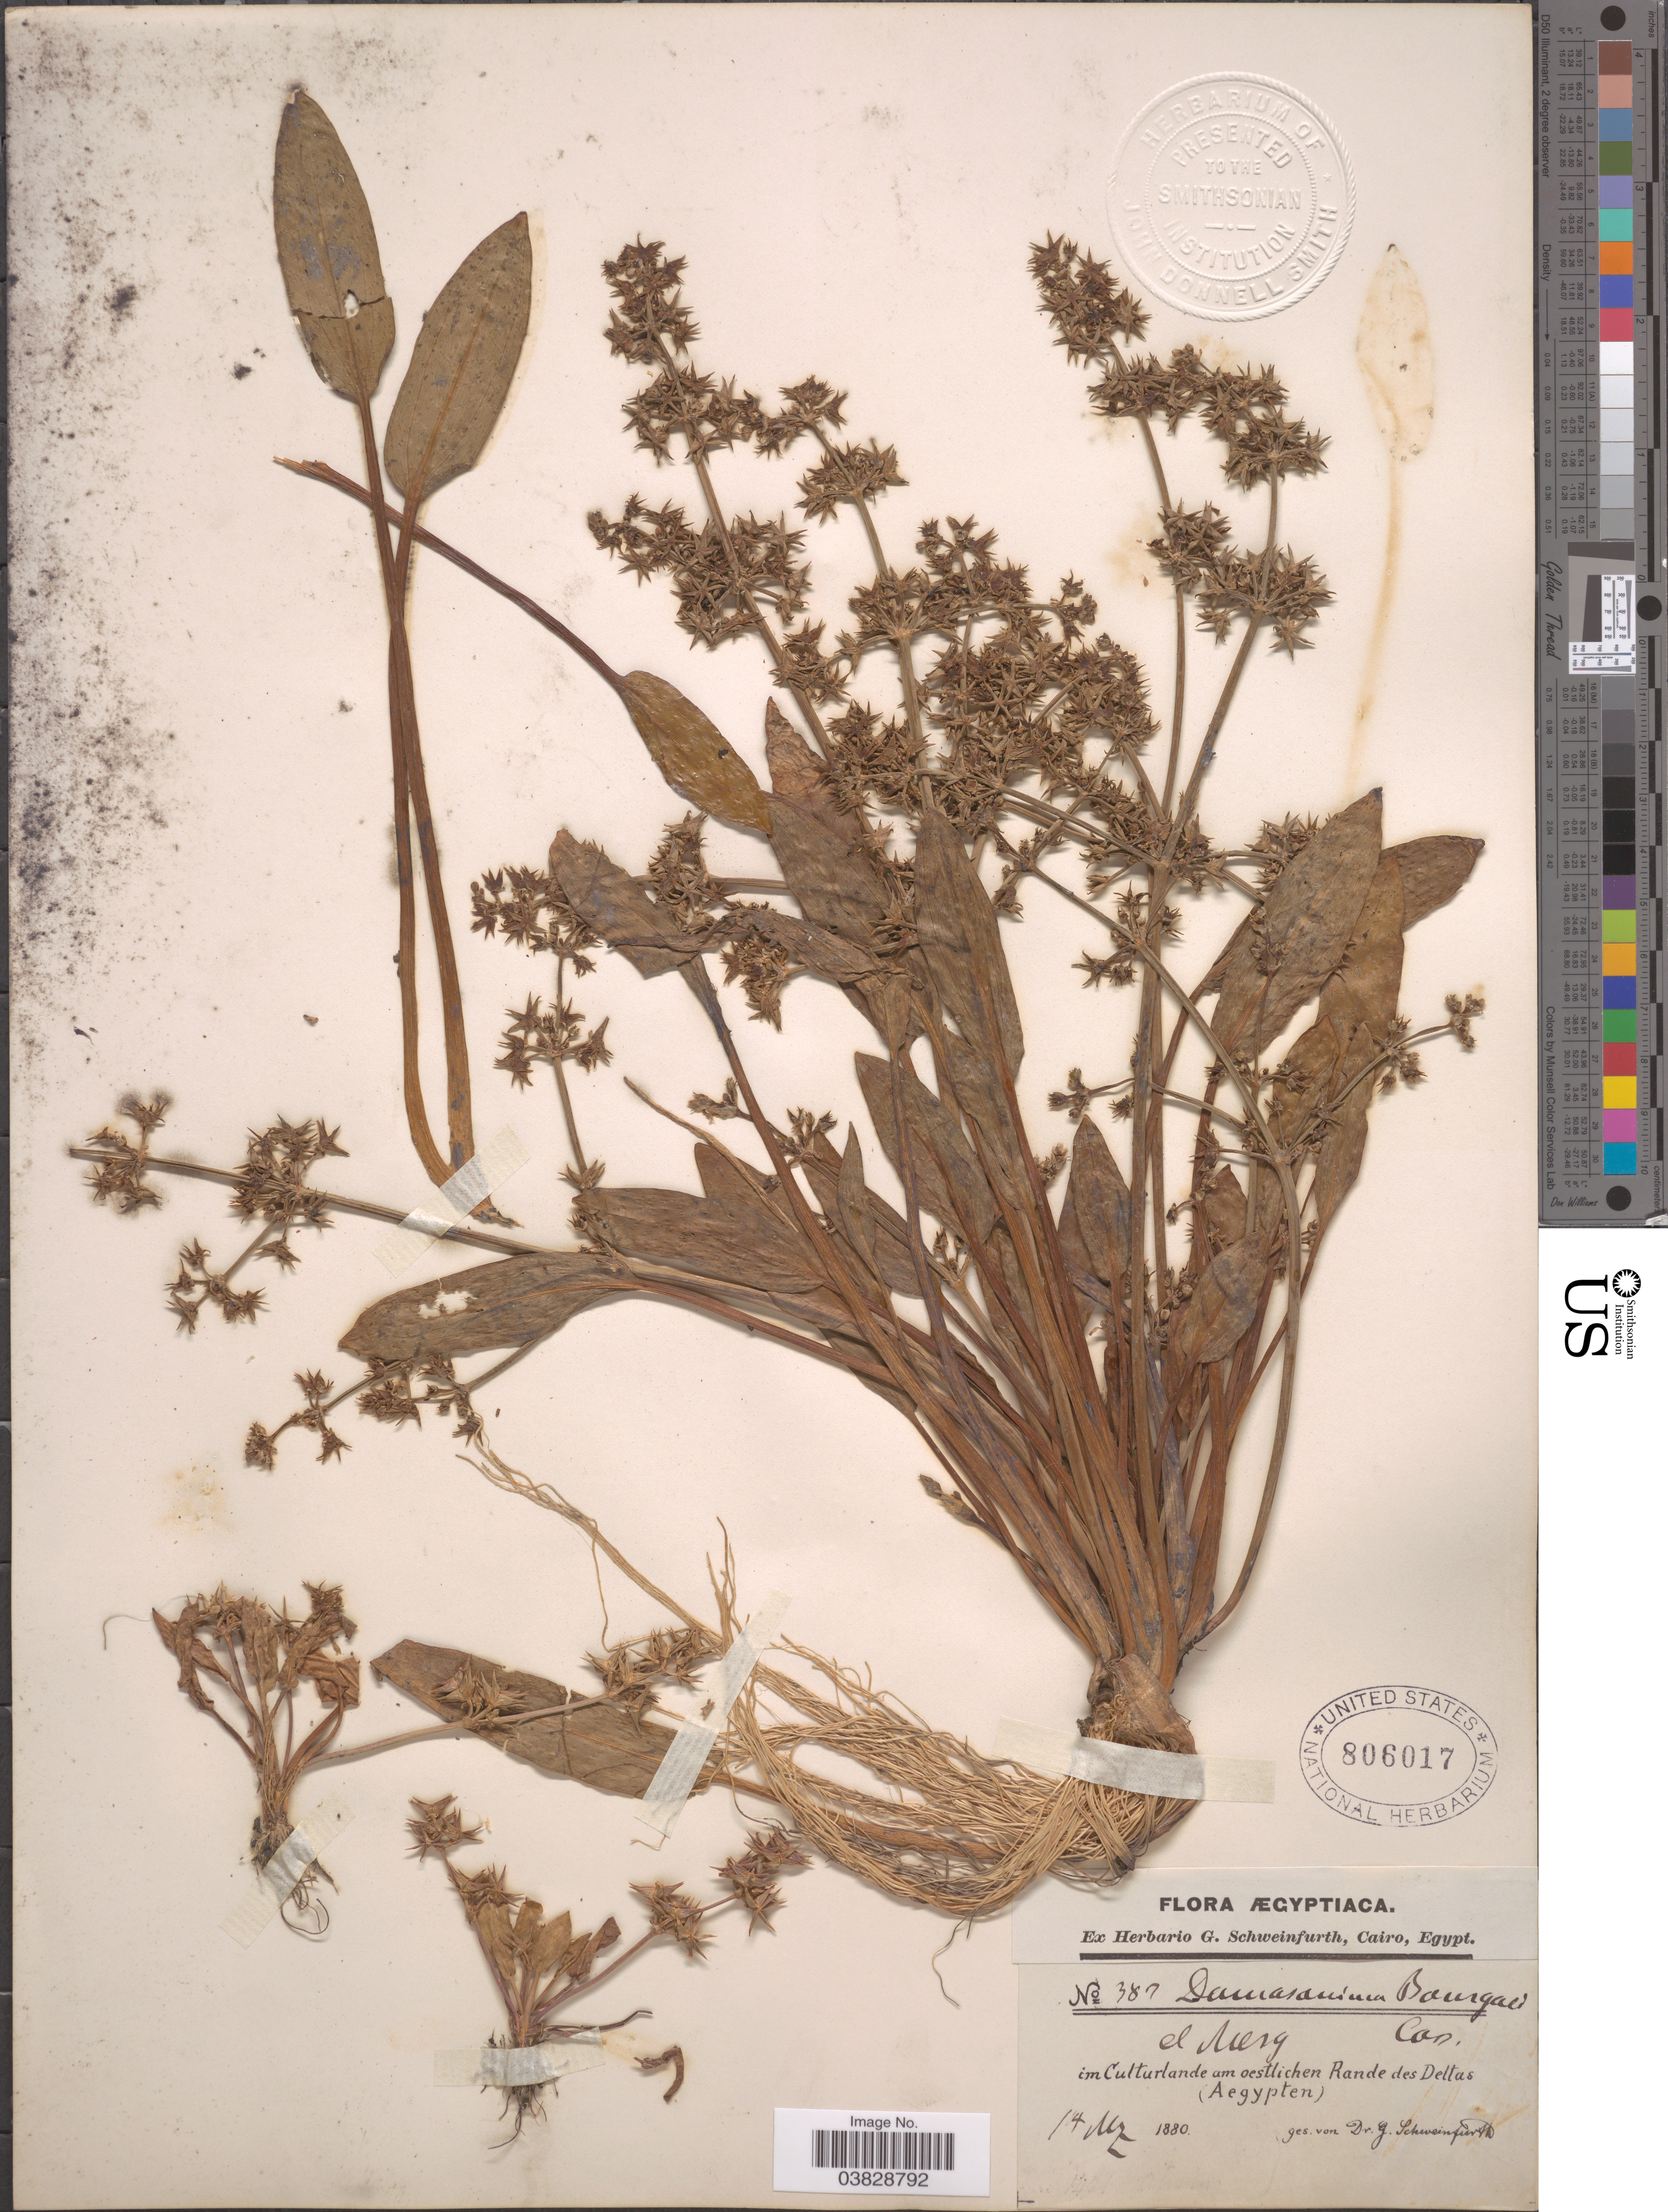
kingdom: Plantae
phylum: Tracheophyta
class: Liliopsida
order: Alismatales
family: Alismataceae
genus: Damasonium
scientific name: Damasonium bourgaei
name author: Coss.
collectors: G. A. Schweinfurth (herbarium)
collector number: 387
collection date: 1880-03-14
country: Egypt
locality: Ægyptiaca. Im Culturlande am oestlichen Rande des Deltas (Aegypten).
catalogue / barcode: US 806017